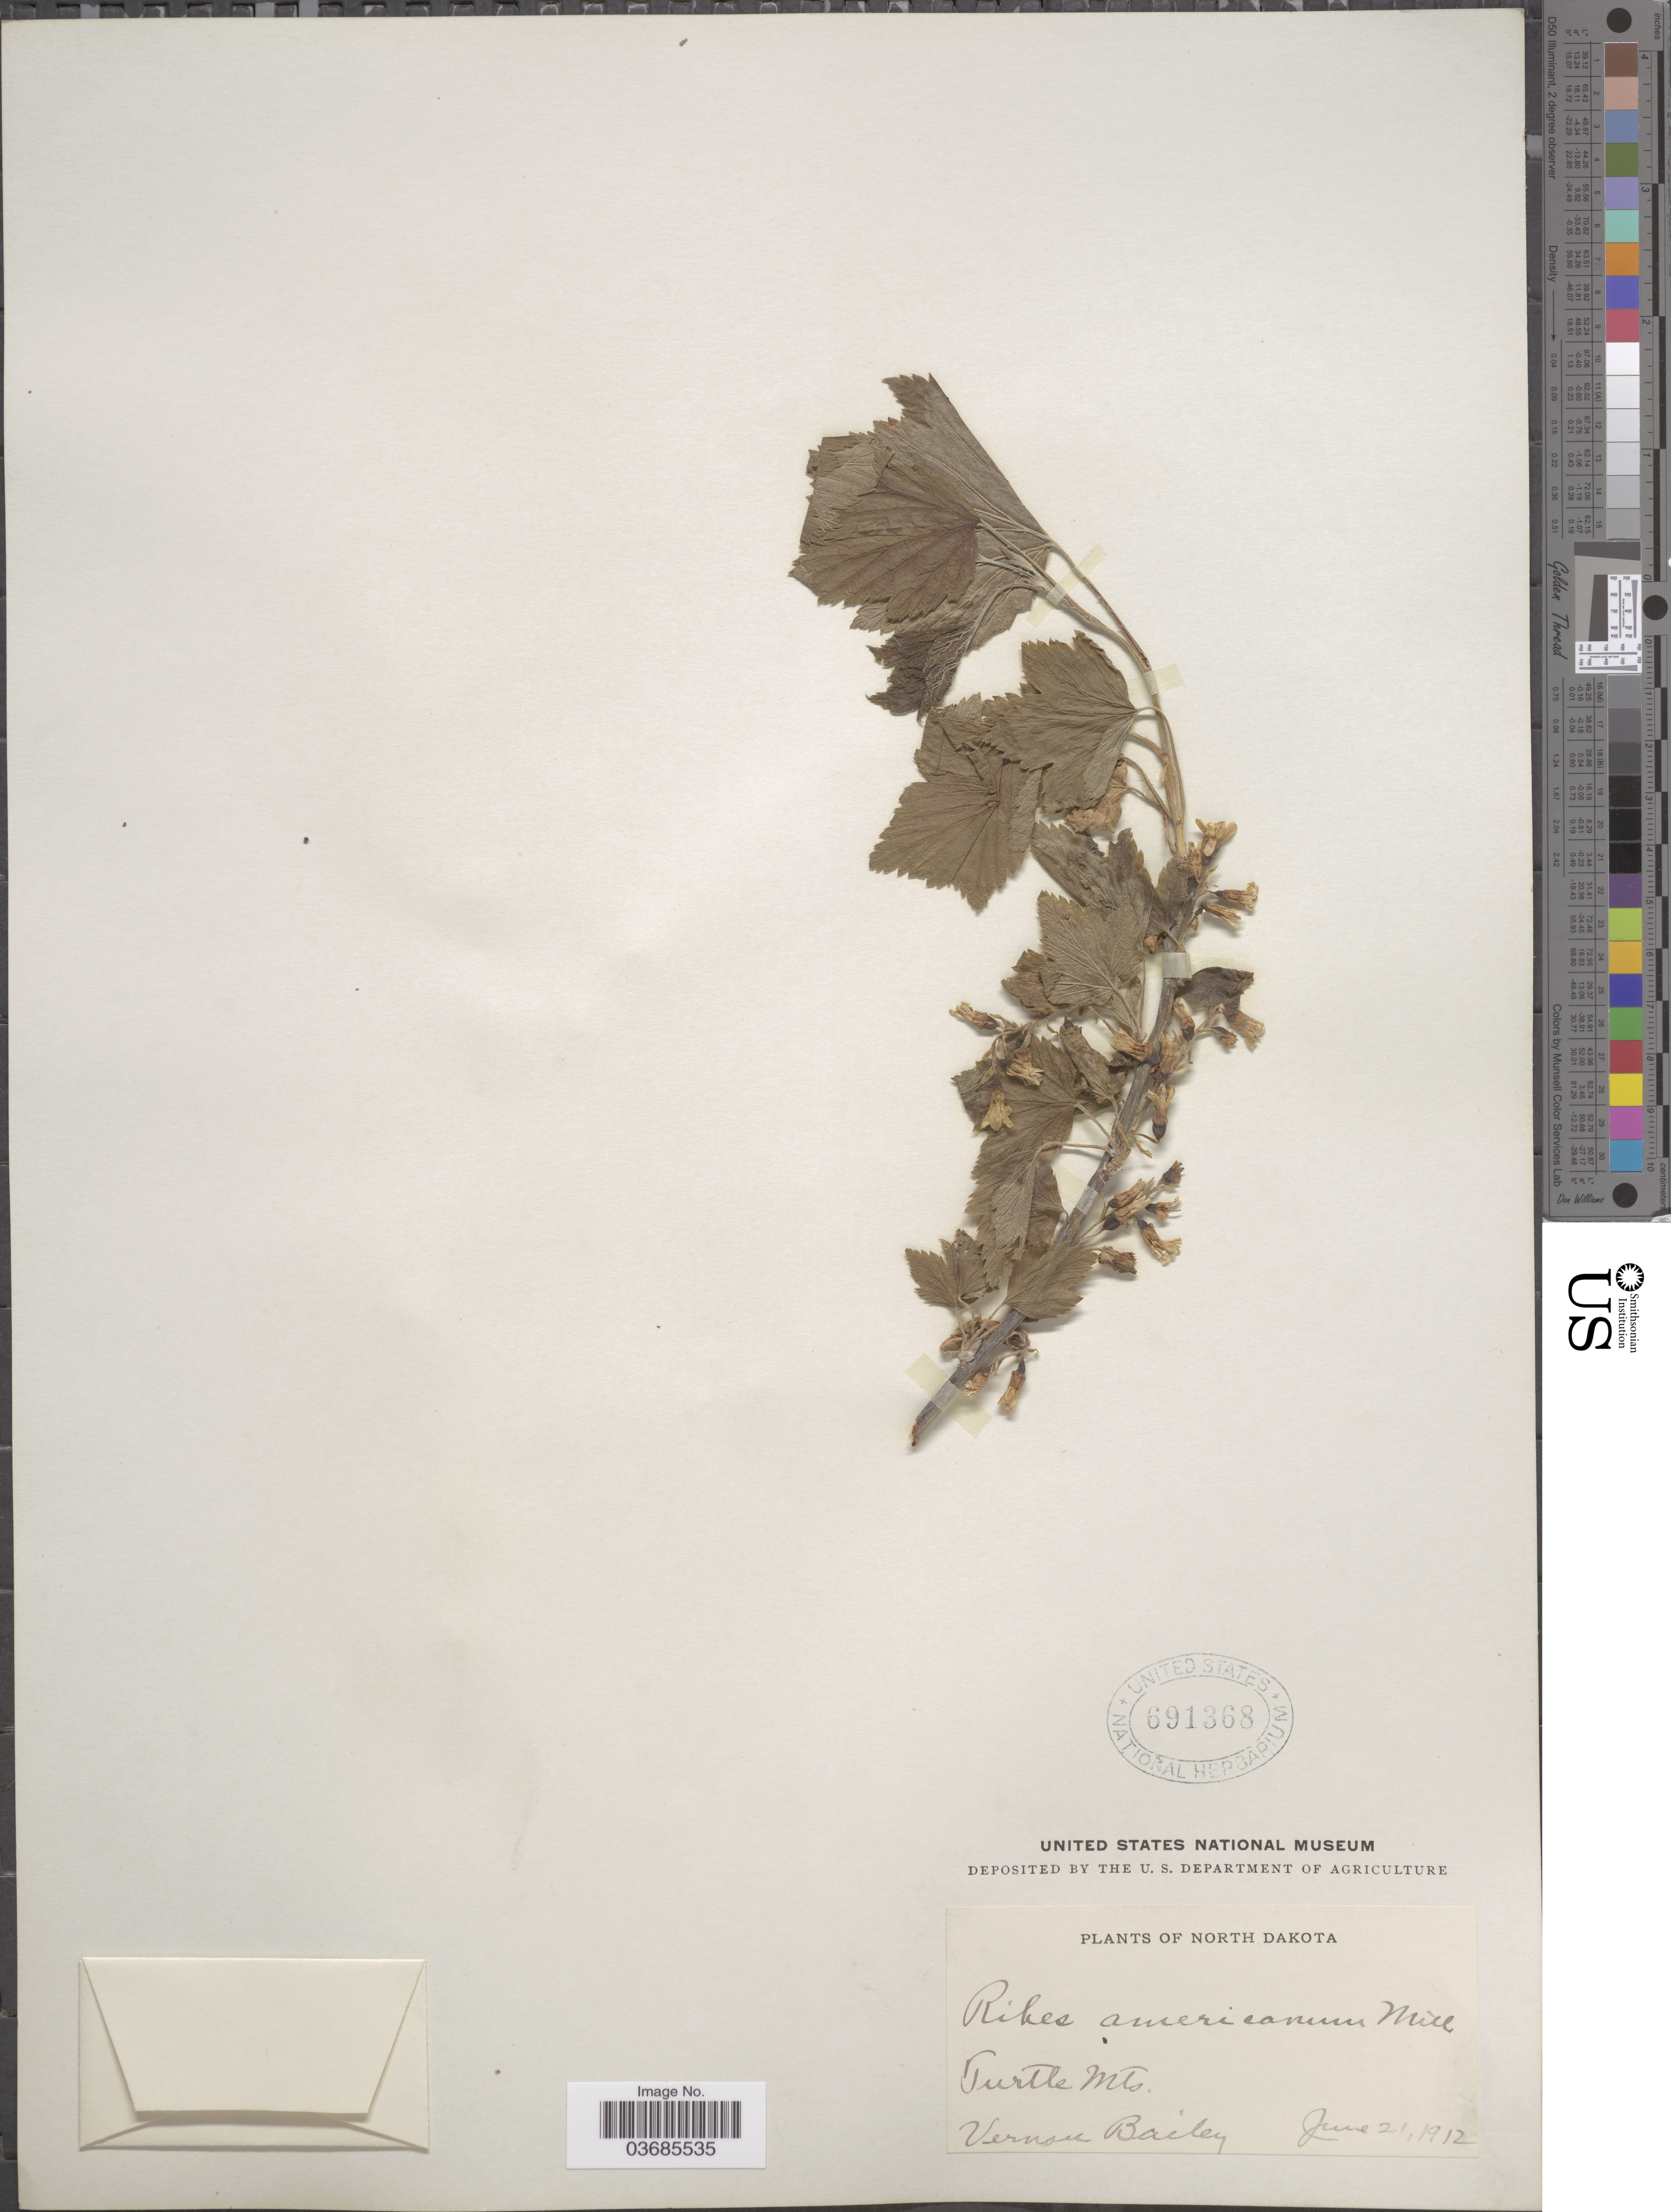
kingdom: Plantae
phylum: Tracheophyta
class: Magnoliopsida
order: Saxifragales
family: Grossulariaceae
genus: Ribes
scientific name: Ribes americanum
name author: Mill.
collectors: V. O. Bailey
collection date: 1912-06-21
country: United States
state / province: North Dakota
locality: Turtle Mts.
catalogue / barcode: US 691368